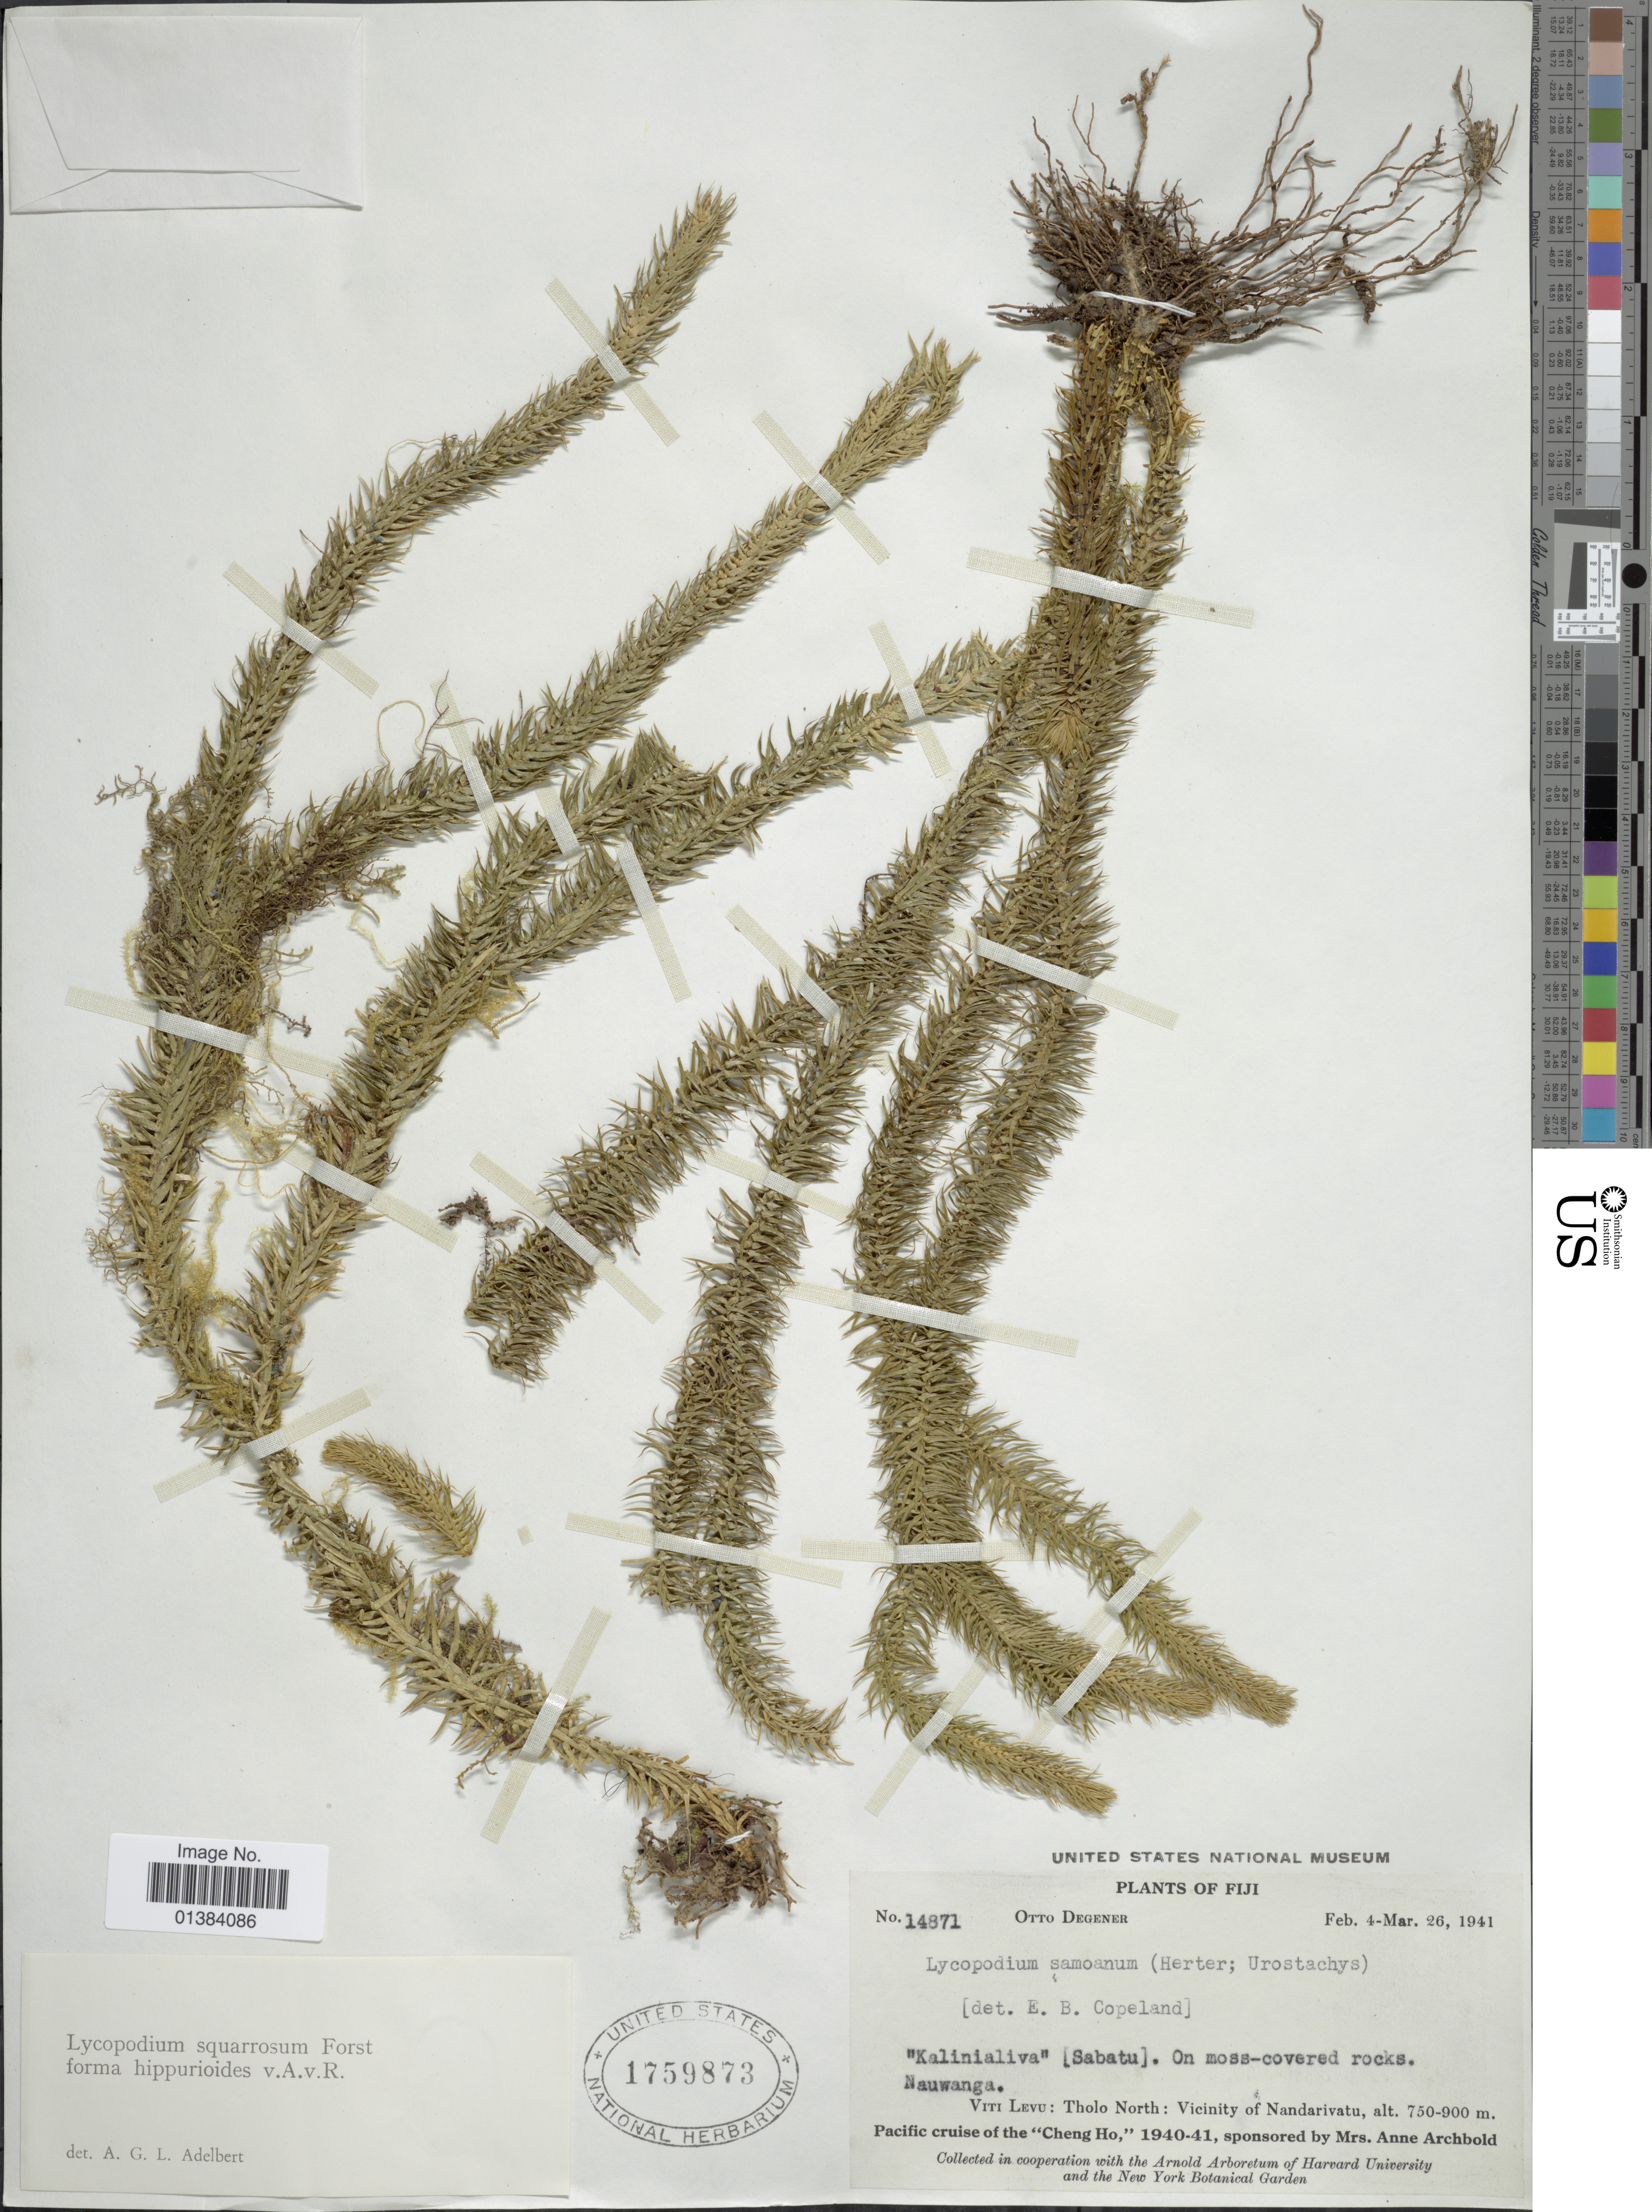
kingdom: Plantae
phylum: Tracheophyta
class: Lycopodiopsida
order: Lycopodiales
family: Lycopodiaceae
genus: Phlegmariurus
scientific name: Phlegmariurus squarrosus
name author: (G. Forst.) Á. Löve & D. Löve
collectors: O. Degener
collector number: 14871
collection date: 1941-02-04/1941-03-26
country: Fiji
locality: Kalinialiva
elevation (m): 750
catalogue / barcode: US 1759873